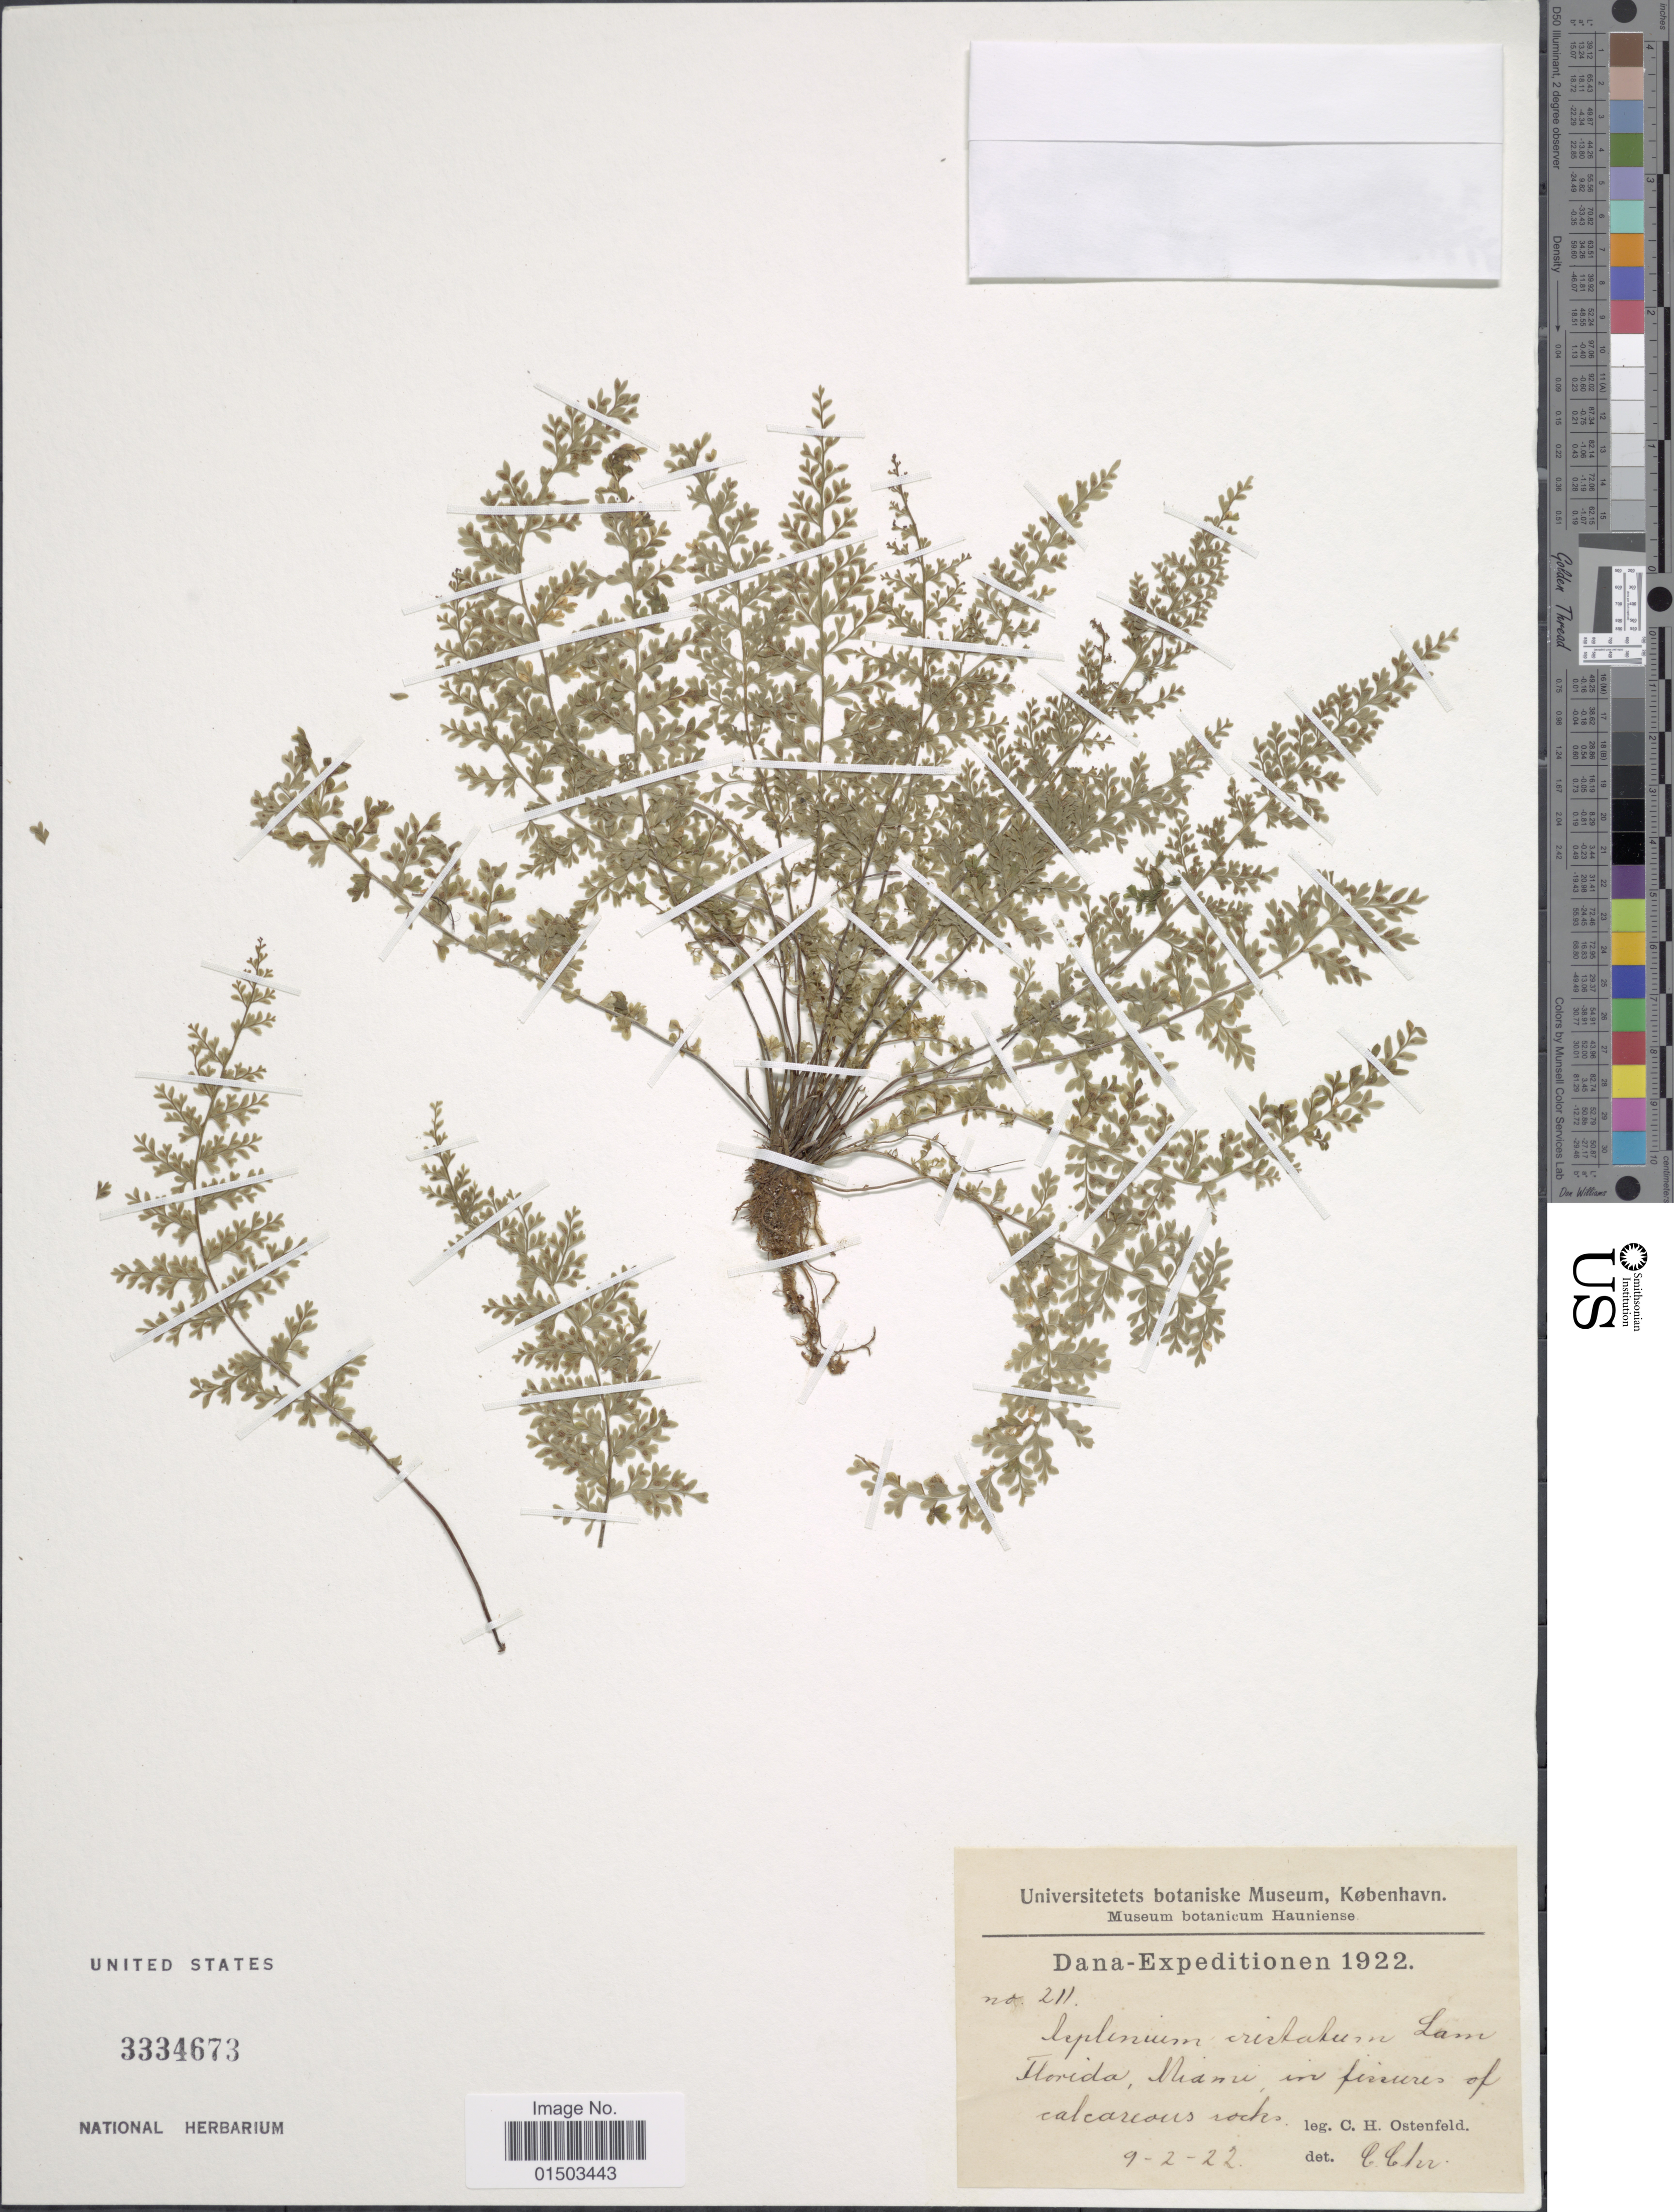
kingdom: Plantae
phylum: Tracheophyta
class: Polypodiopsida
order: Polypodiales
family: Aspleniaceae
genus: Asplenium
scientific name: Asplenium curtissii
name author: Underw.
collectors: C. Ostenfeld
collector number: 211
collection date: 1922-09-02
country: United States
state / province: Florida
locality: Florida, Miami in fisures of calcarious rocks.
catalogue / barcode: US 3334673